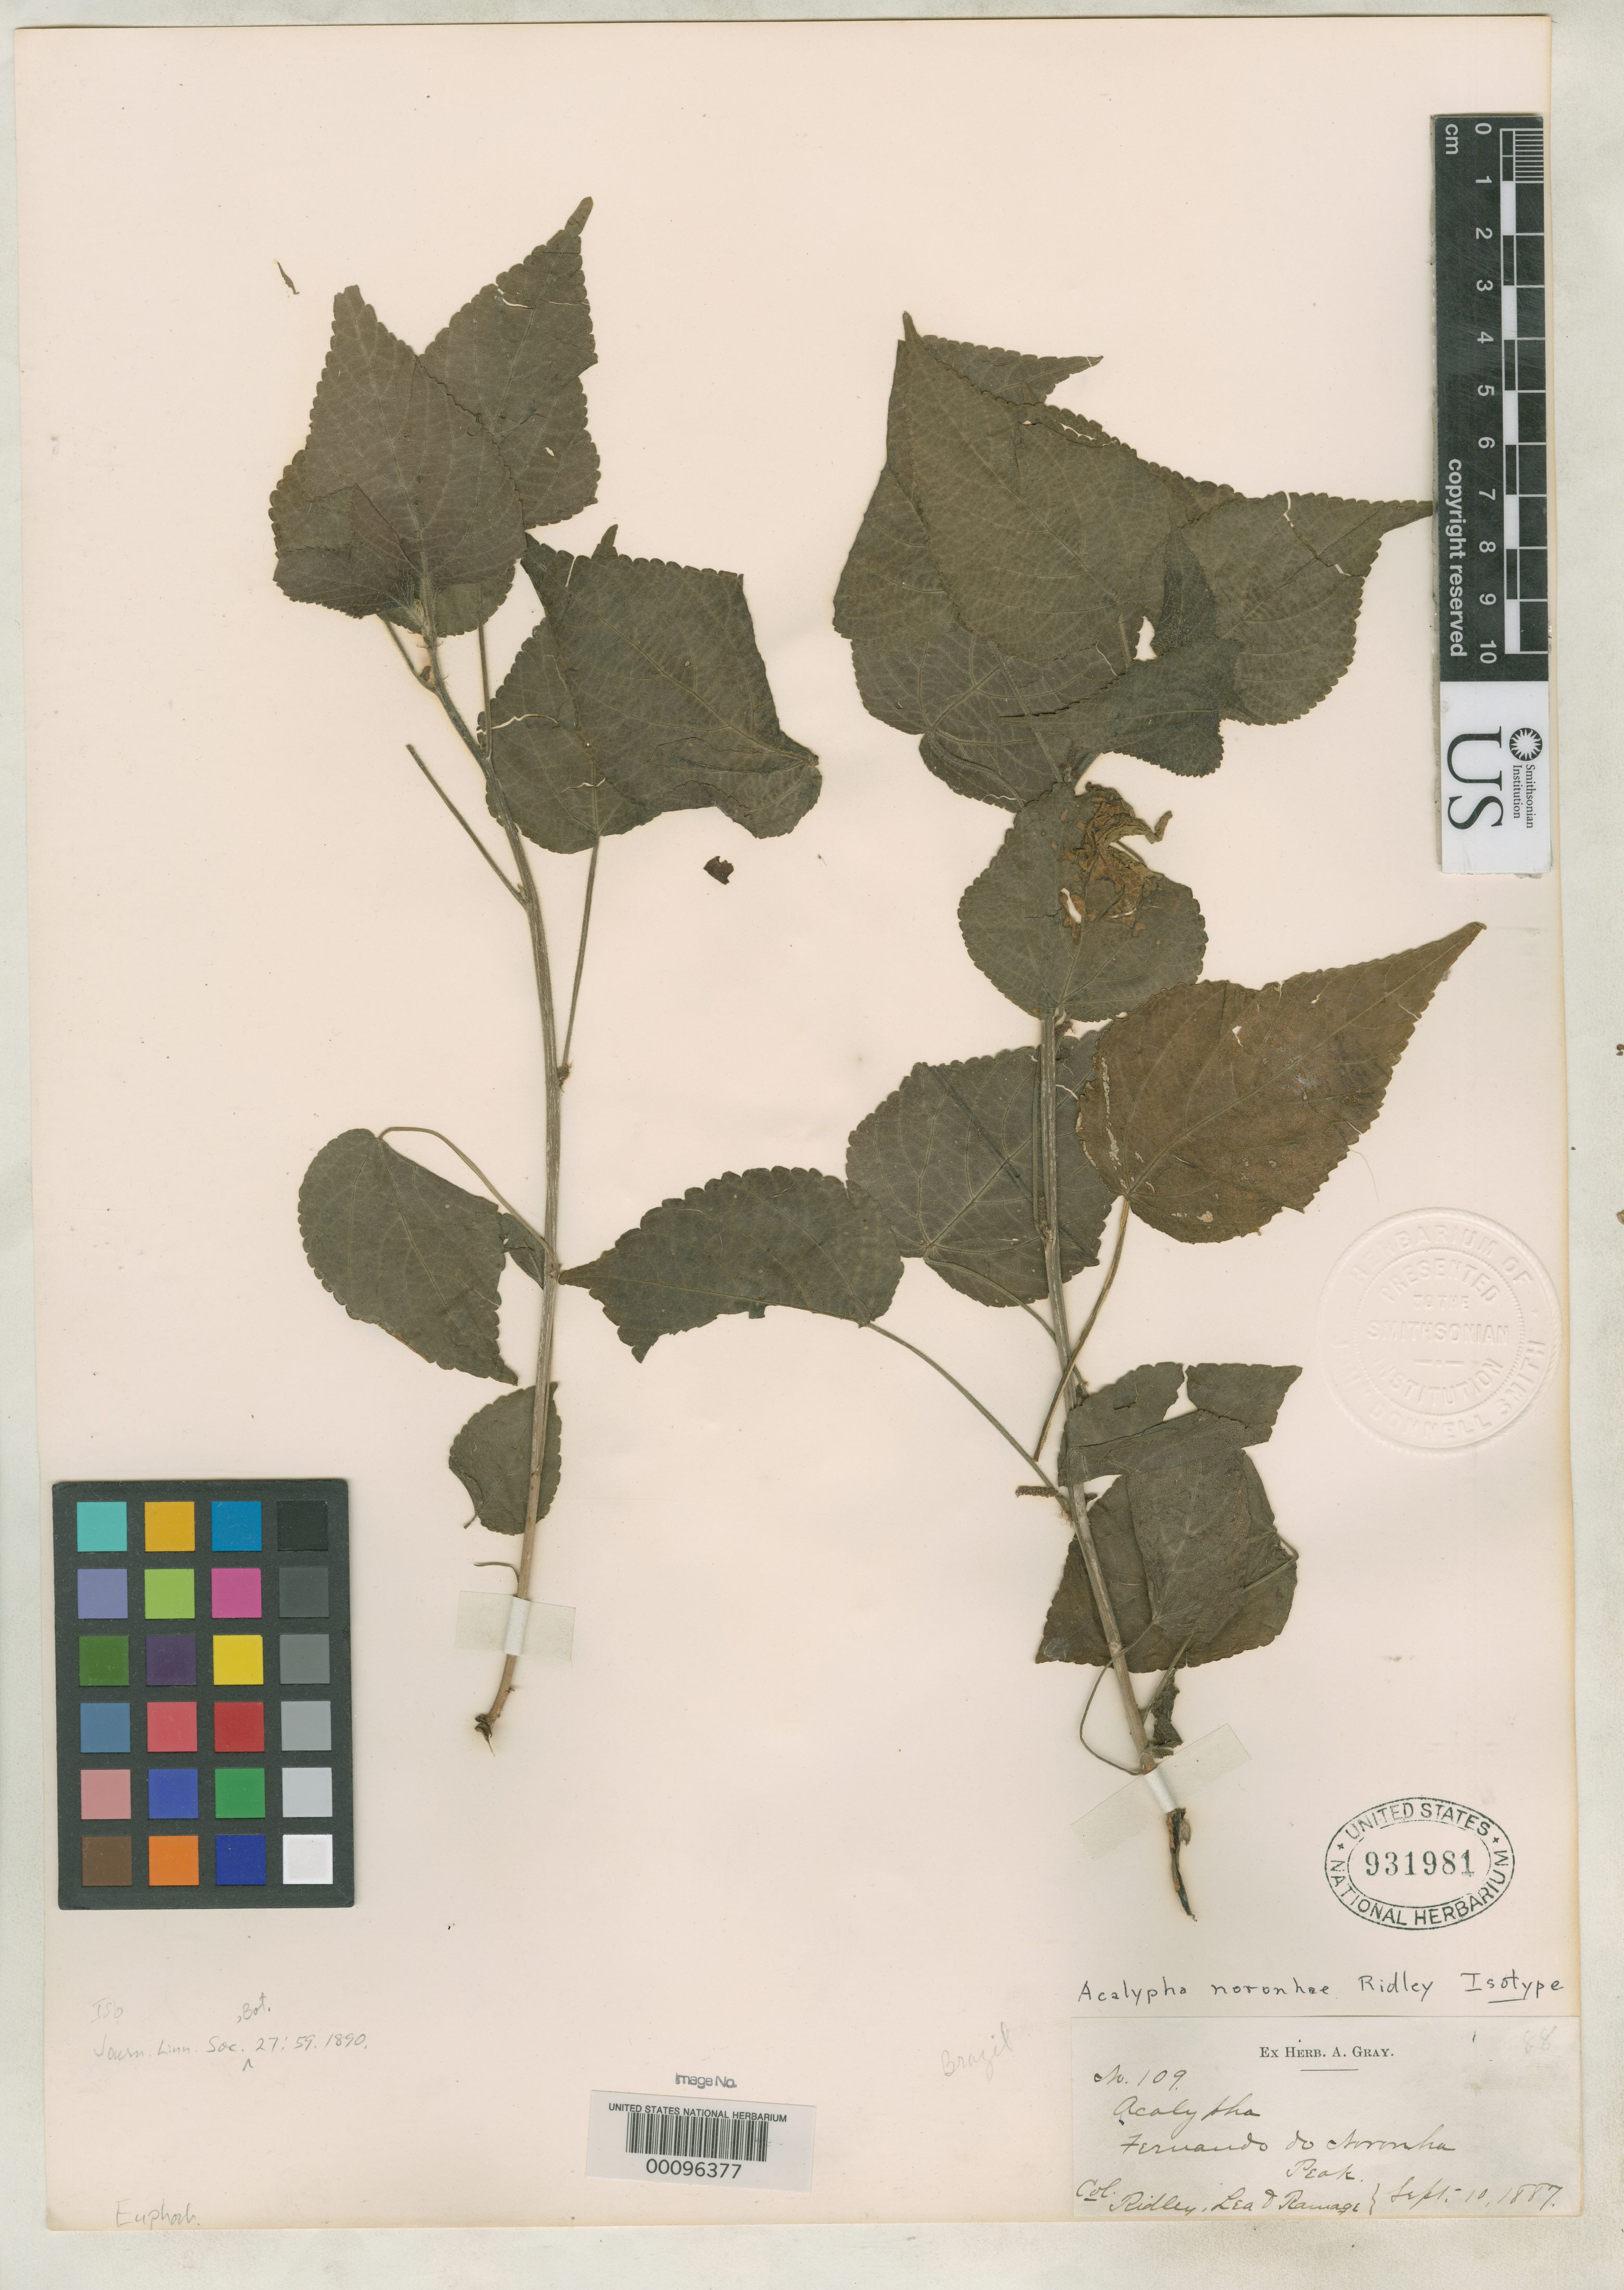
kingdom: Plantae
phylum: Tracheophyta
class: Magnoliopsida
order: Malpighiales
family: Euphorbiaceae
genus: Acalypha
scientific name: Acalypha noronhae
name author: Ridl.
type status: Isotype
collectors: H. N. Ridley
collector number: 109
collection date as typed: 10 Sep 1887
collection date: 1887-09-10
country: Brazil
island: Fernando de Noronha Island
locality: Fernando de Noronha Peak.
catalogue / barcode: US 931981